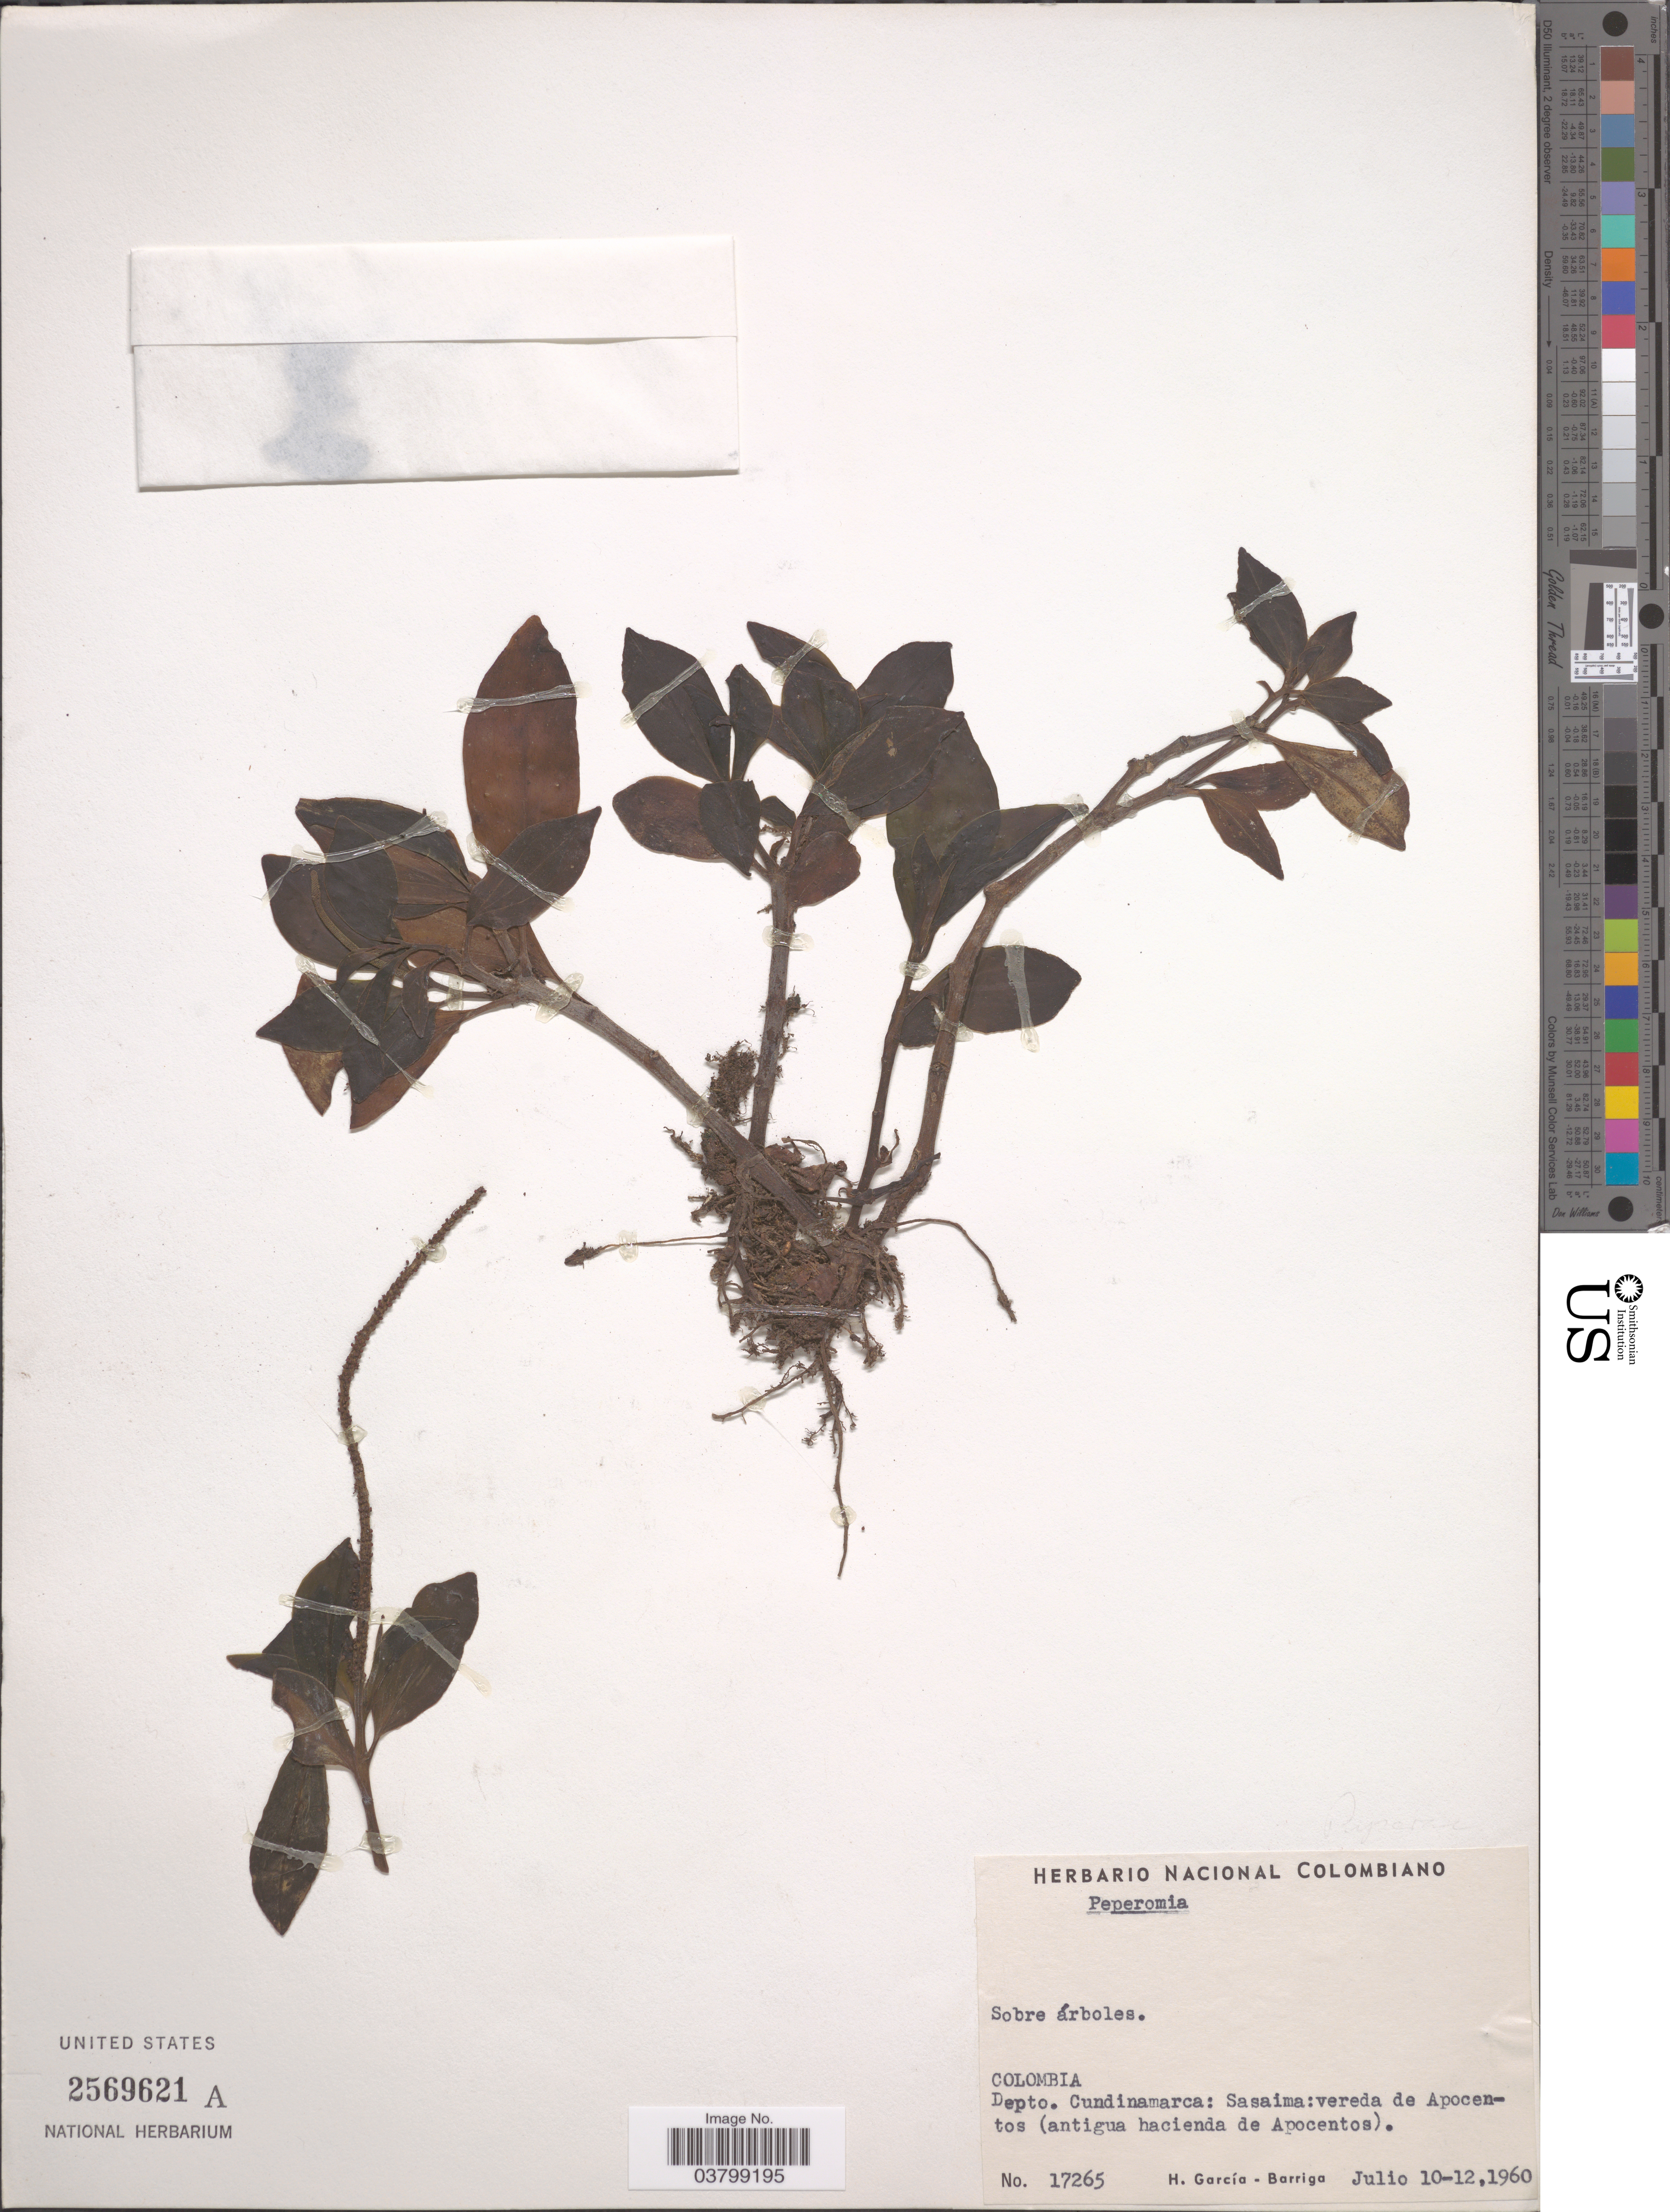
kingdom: Plantae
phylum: Tracheophyta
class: Magnoliopsida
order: Piperales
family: Piperaceae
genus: Peperomia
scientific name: Peperomia sp.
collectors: H. García Barriga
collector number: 17265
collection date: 1960-07-10/1960-07-12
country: Colombia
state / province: Cundinamarca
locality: Depto. Cundinamarca: Sasaíma: vereda de Apocentos (antigua hacienda de Apocentos).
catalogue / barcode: US 2569621A